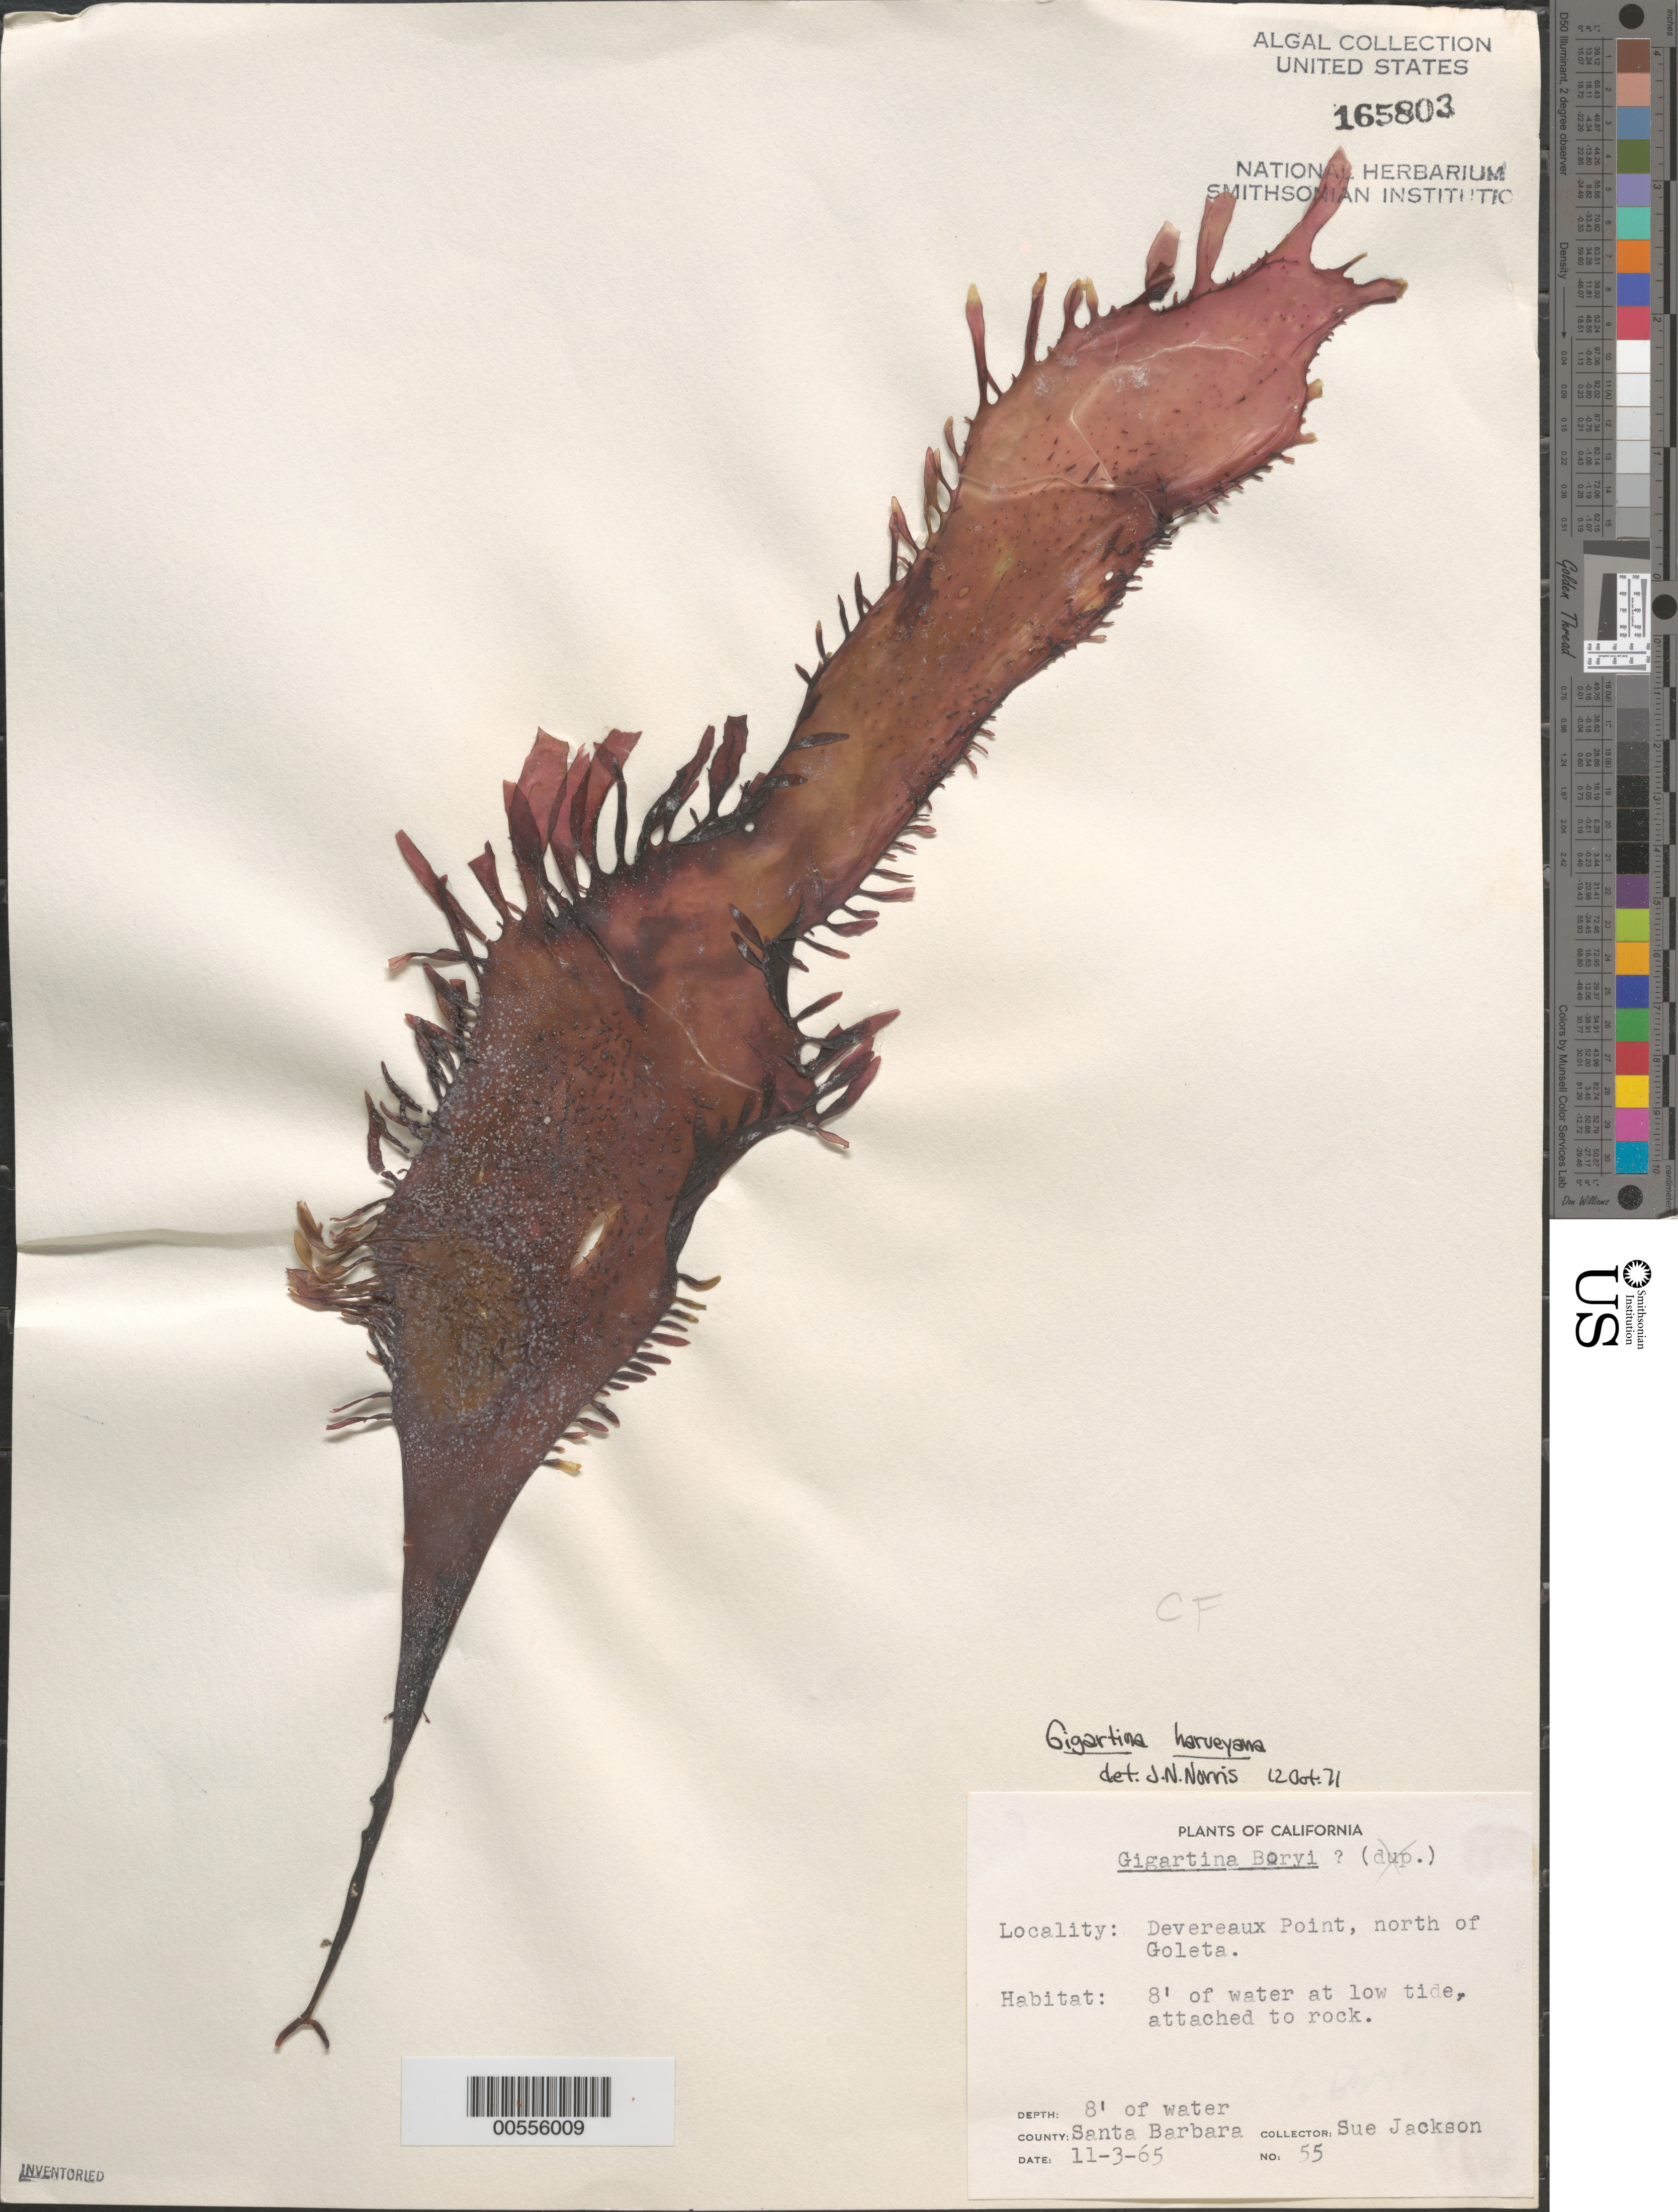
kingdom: Plantae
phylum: Rhodophyta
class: Florideophyceae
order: Gigartinales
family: Gigartinaceae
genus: Chondracanthus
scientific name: Chondracanthus harveyanus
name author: (Kütz.) Guiry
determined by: Algae name updating Project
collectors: S. Jackson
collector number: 55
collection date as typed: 03 Nov 1965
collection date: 1965-11-03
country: United States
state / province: California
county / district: Santa Barbara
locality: Devereaux Point, north of Goleta, and north of Campus Beach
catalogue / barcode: US 165803